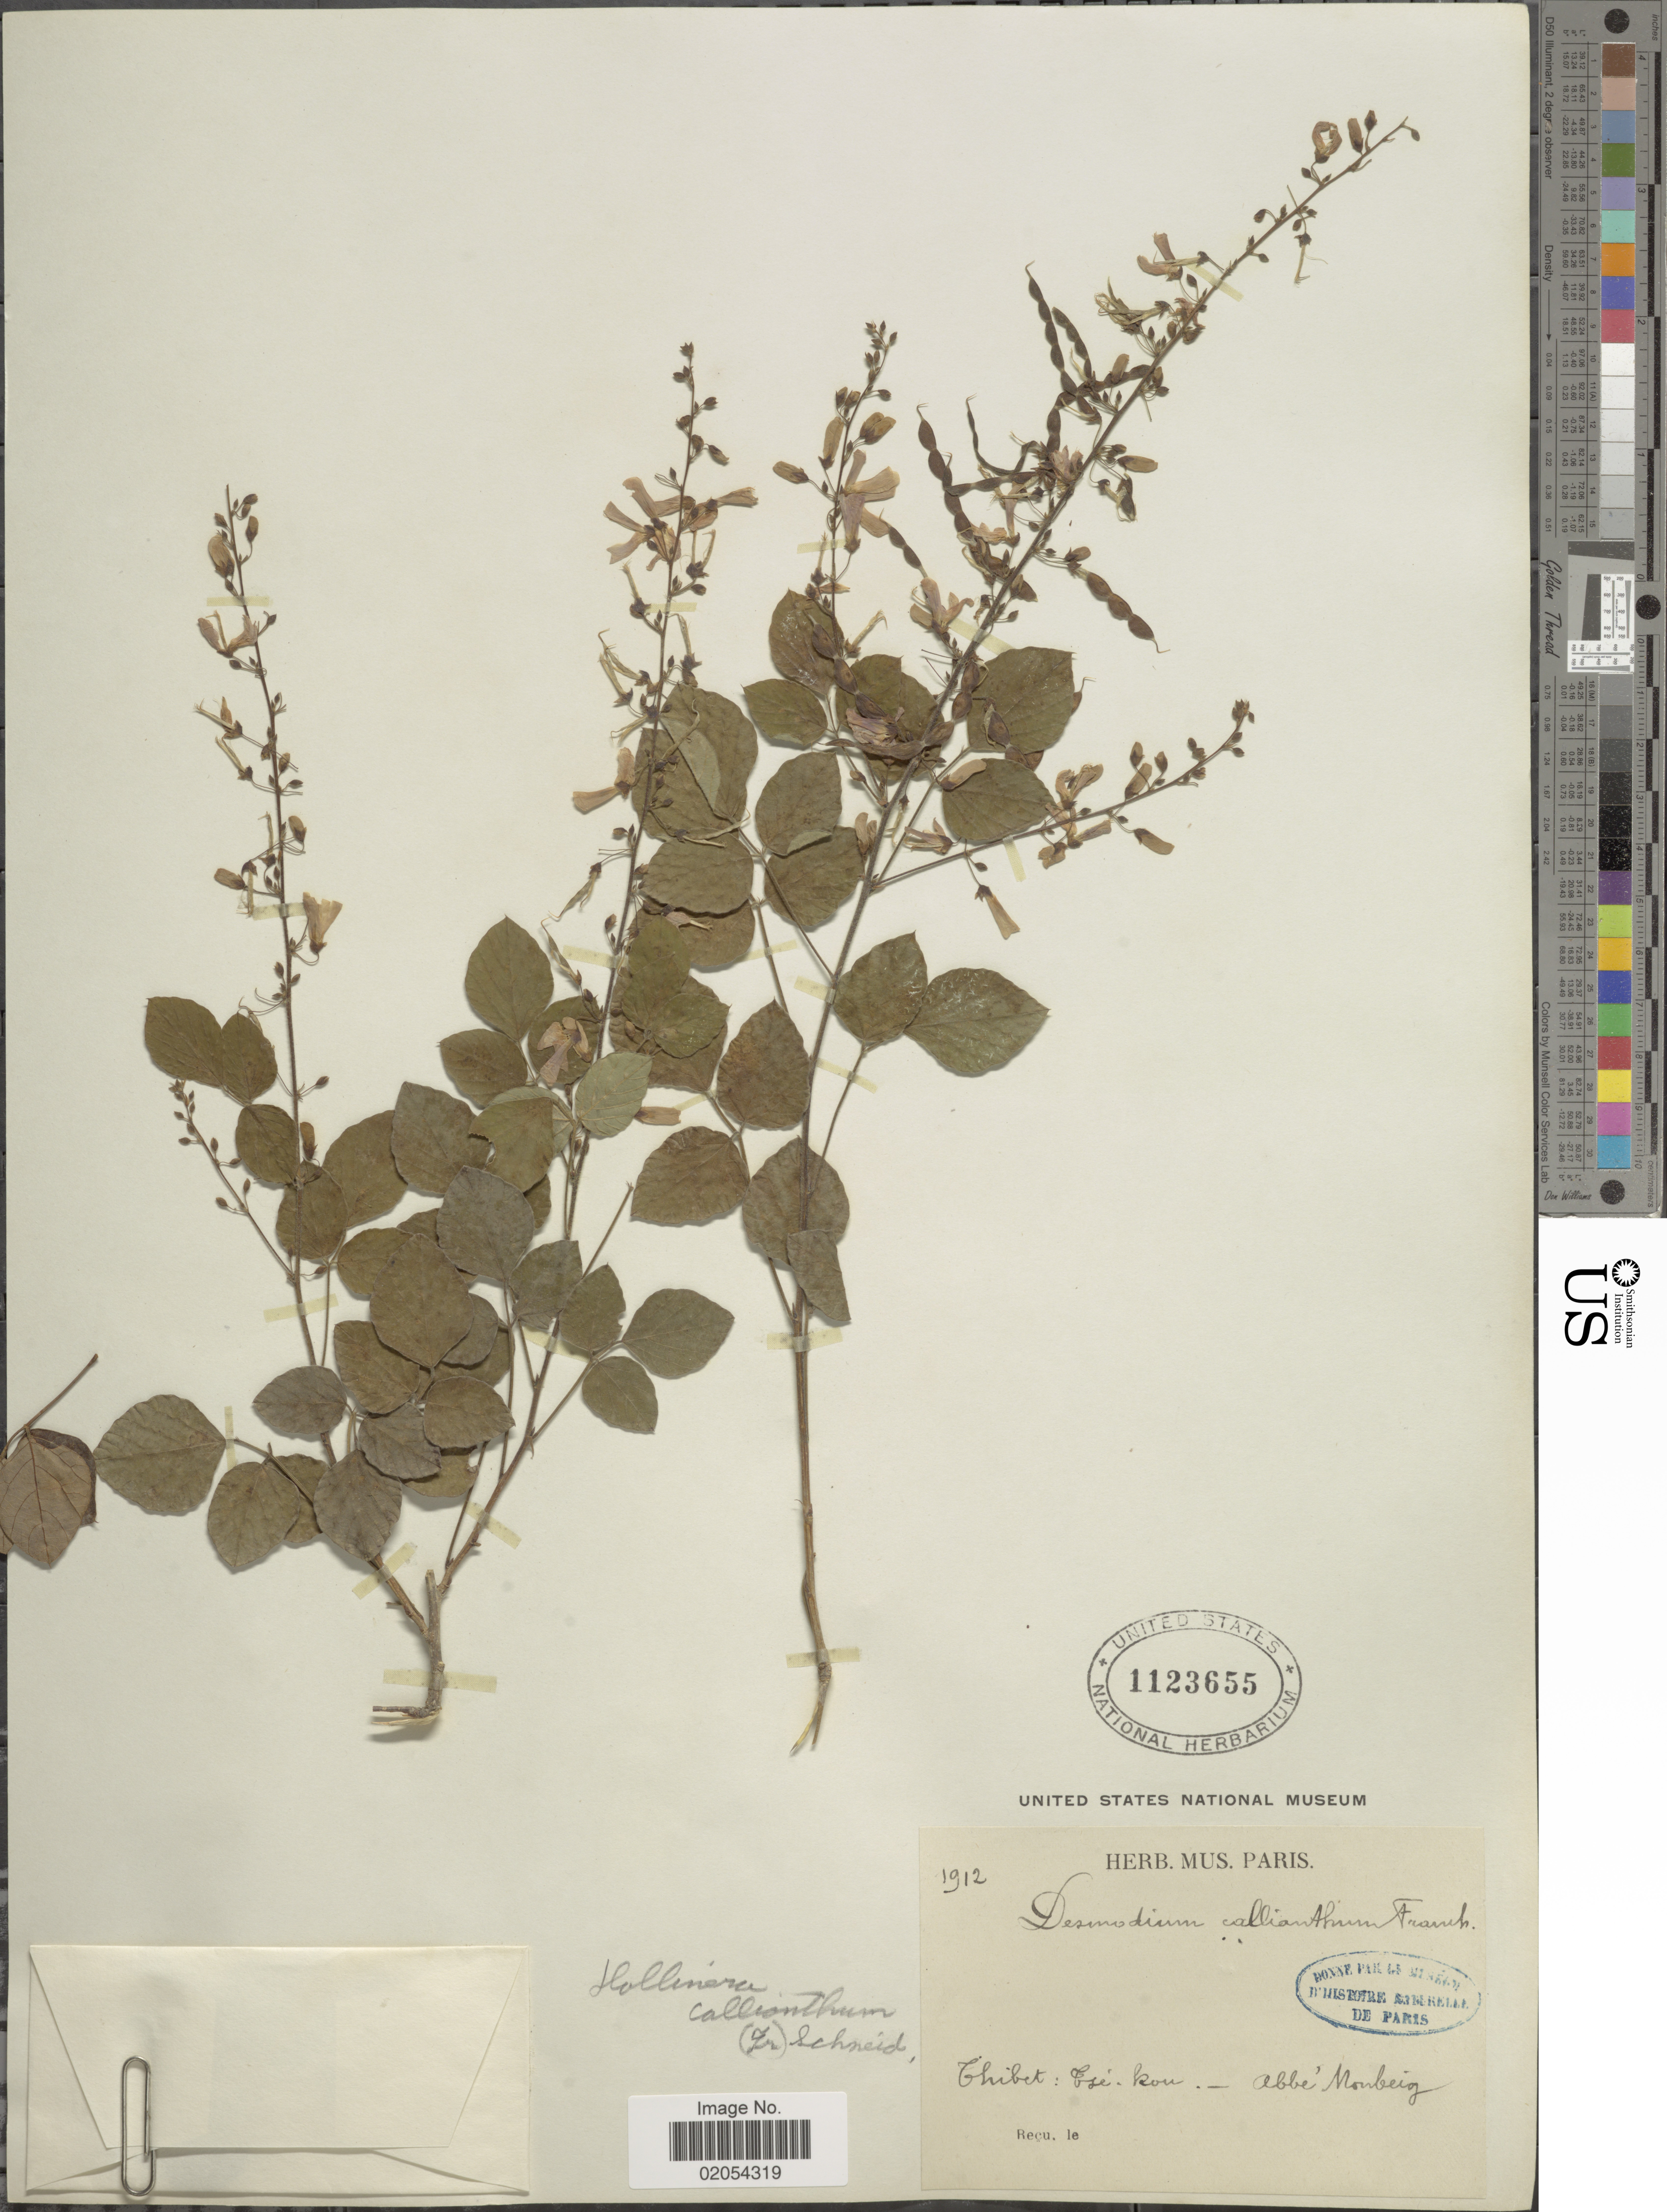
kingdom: Plantae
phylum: Tracheophyta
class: Magnoliopsida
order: Fabales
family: Fabaceae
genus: Sunhangia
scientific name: Sunhangia calliantha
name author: (Franch.) H. Ohashi & K. Ohashi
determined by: Strong, Mark T., (BOT), Smithsonian Institution - National Museum of Natural History (UNITED STATES)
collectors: ex herb. Mus. Paris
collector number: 1912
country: China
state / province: Xizang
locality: Thibet: Tse- kou - Abbe 'Nonbeig.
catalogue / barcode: US 1123655